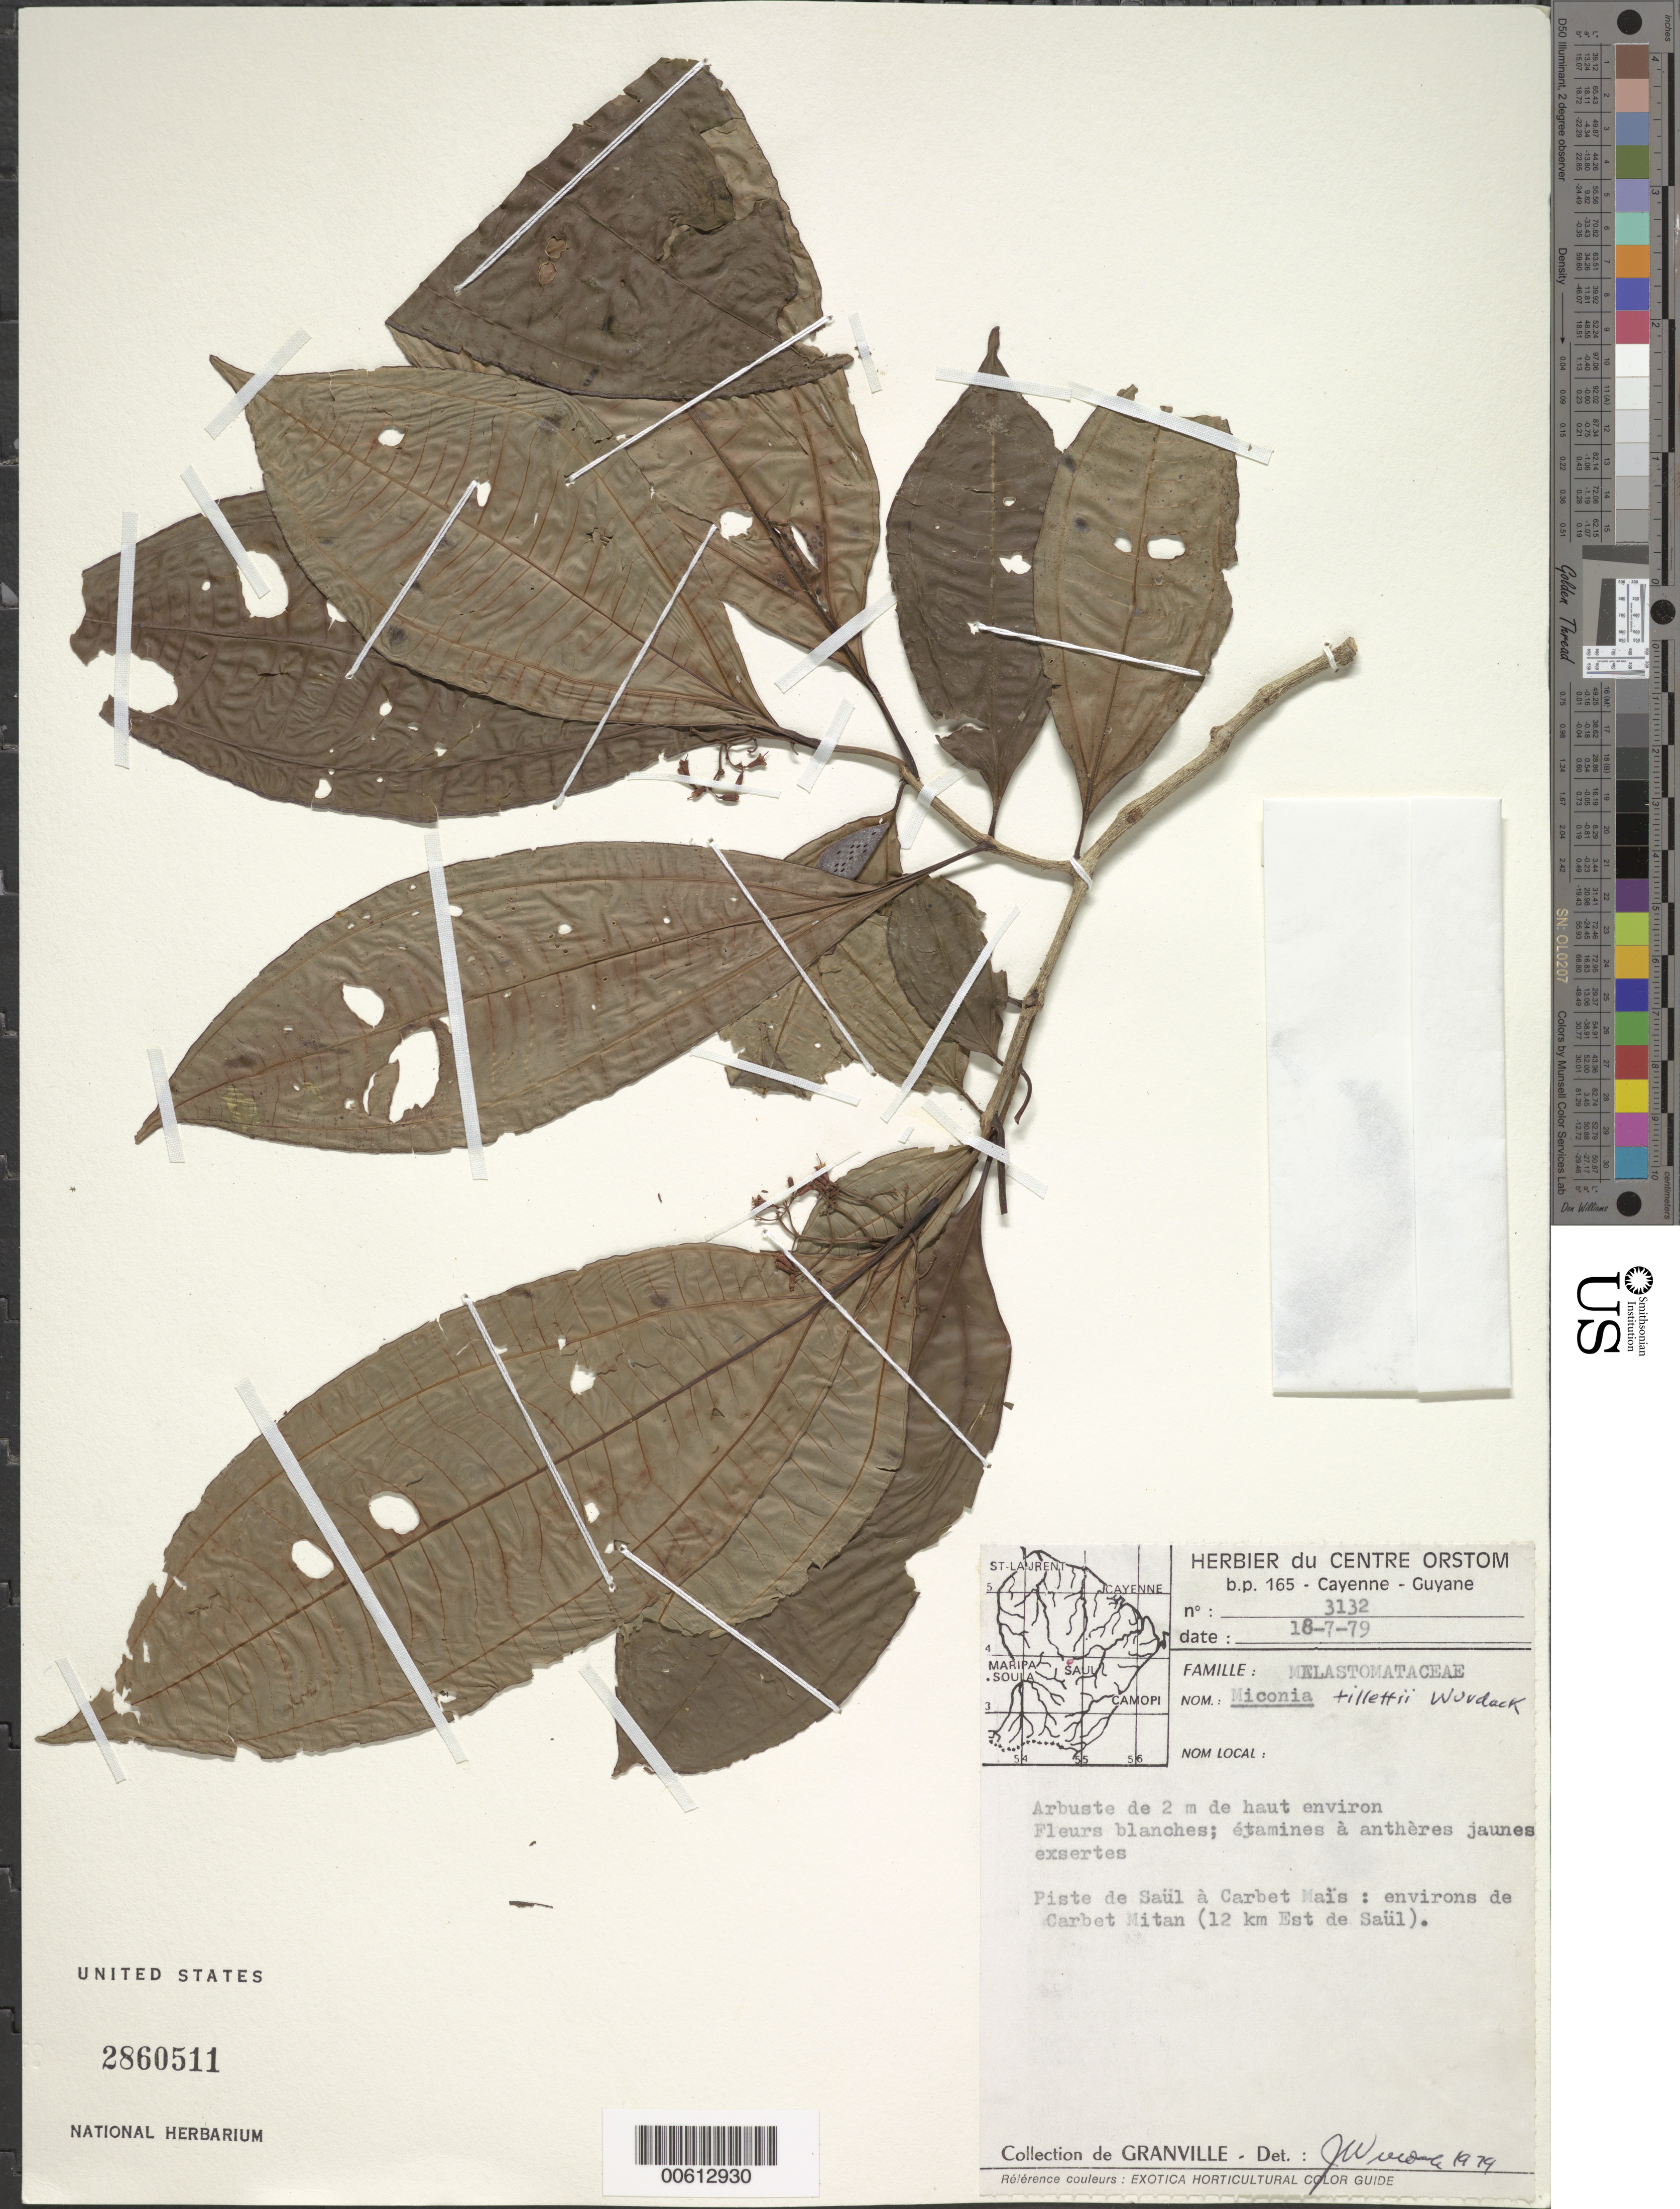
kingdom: Plantae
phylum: Tracheophyta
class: Magnoliopsida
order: Myrtales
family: Melastomataceae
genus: Miconia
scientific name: Miconia tillettii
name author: Wurdack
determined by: Wurdack, John J., (US), US (UNITED STATES)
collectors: J.-J. de Granville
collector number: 3132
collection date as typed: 18-Jul-79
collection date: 1979-07-18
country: French Guiana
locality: Saül, à Carbet Maïs, 12 km Est de Saül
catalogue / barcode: US 2860511